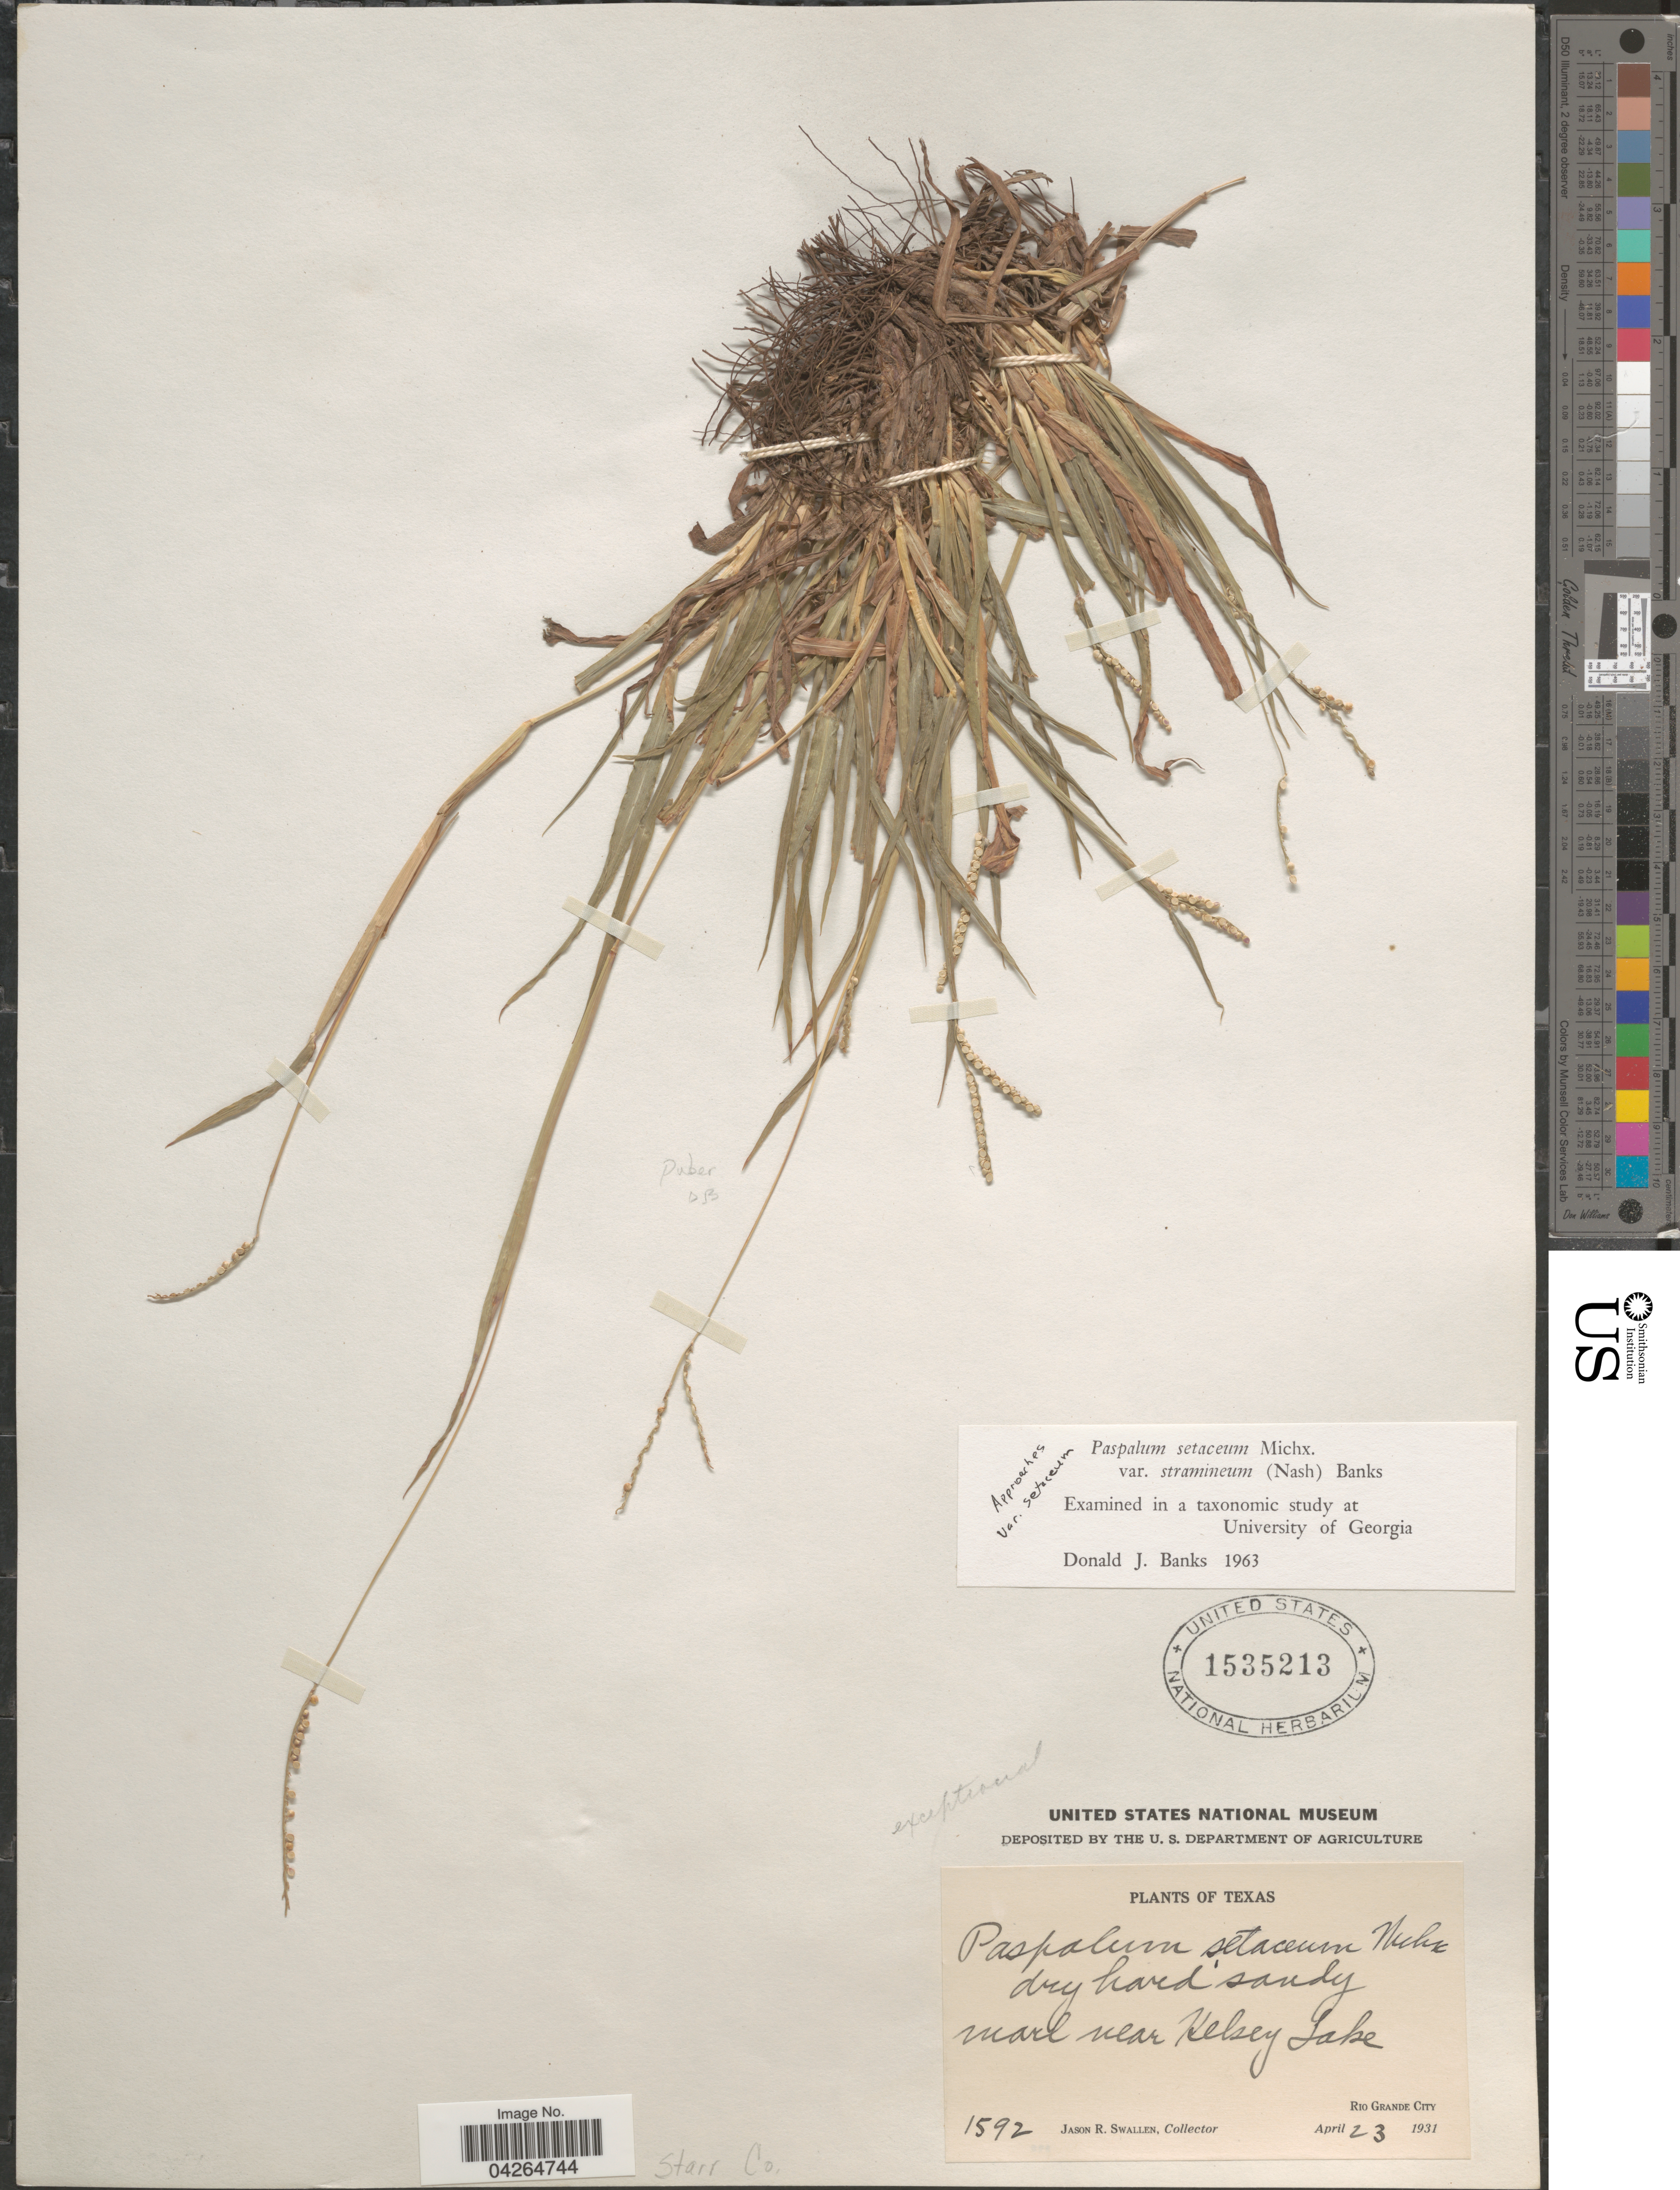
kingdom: Plantae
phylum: Tracheophyta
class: Liliopsida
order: Poales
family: Poaceae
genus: Paspalum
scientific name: Paspalum setaceum var. stramineum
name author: (Nash) D.J. Banks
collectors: J. R. Swallen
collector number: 1592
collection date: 1931-04-23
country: United States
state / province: Texas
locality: Near Kelsey Lake. Rio Grande City. Starr Co.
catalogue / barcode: US 1535213